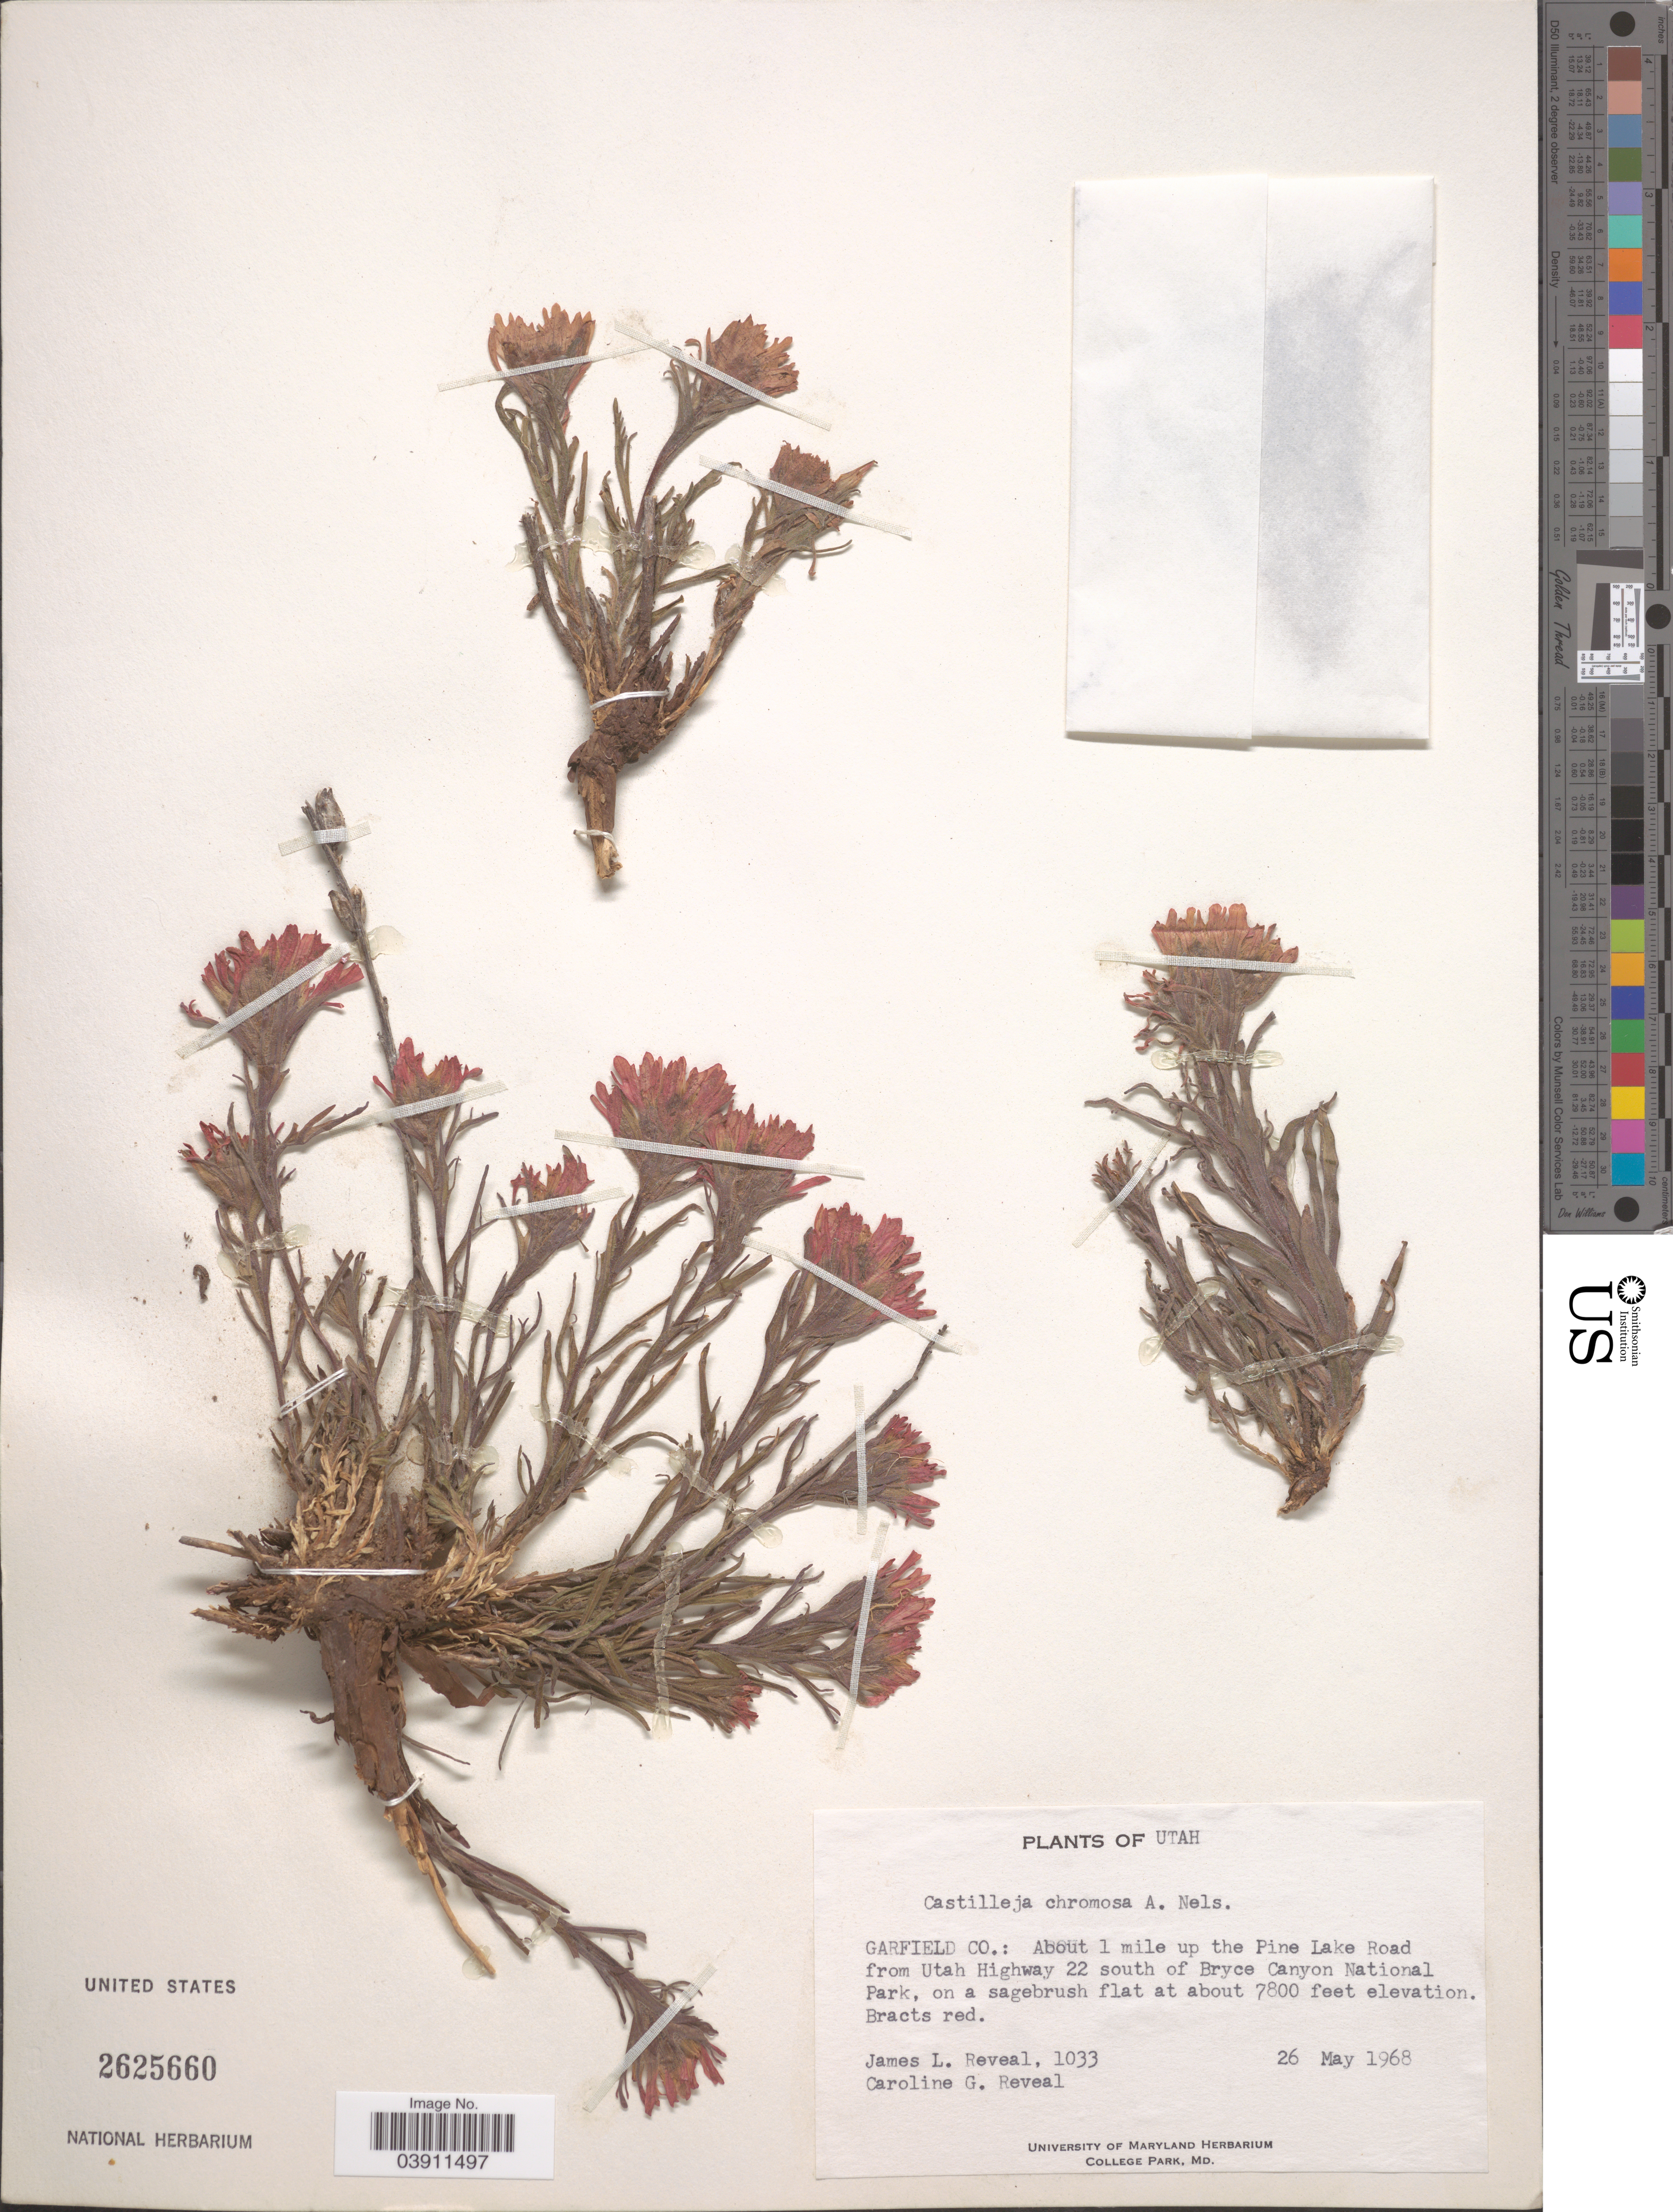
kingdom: Plantae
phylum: Tracheophyta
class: Magnoliopsida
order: Lamiales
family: Orobanchaceae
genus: Castilleja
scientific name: Castilleja chromosa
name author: A. Nelson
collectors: J. L. Reveal & C. G. Reveal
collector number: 1033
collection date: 1968-05-26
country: United States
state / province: Utah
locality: Garfield Co.: About 1 mile up the Pine Lake Road from Utah Highway 22 south of Bryce Canyon National Park, on a sagebrush flat.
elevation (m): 2377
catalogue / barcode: US 2625660